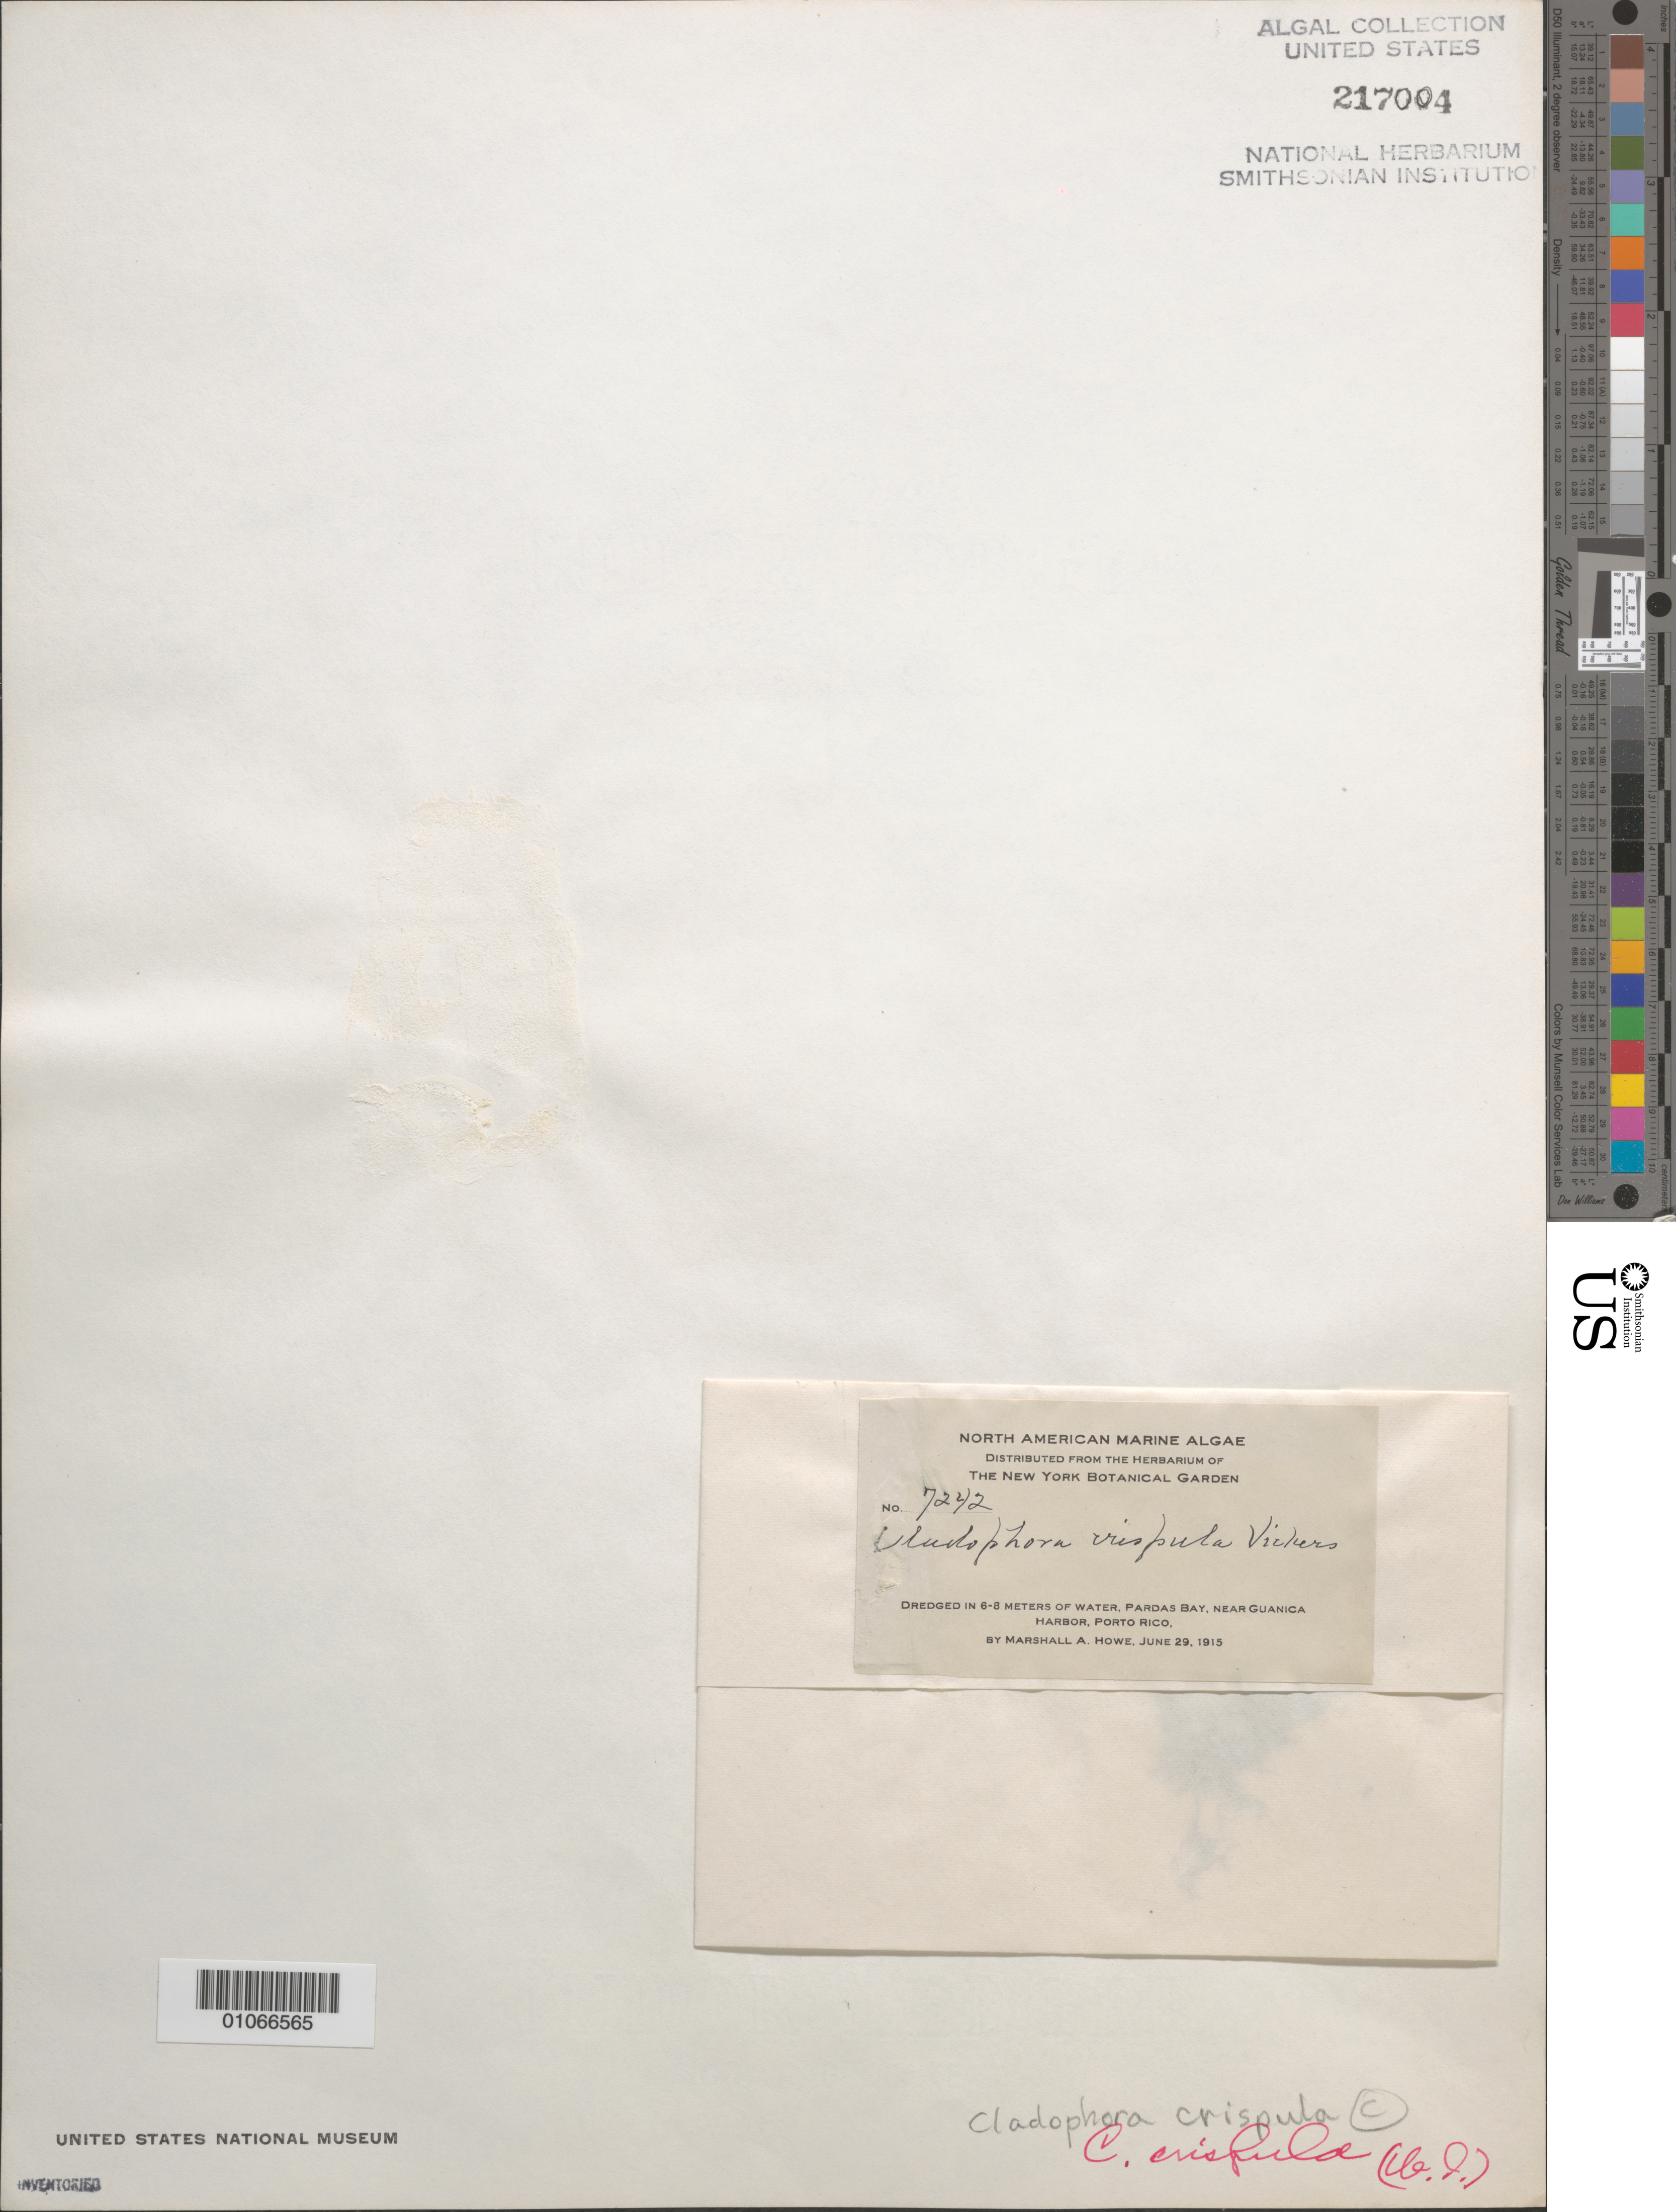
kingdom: Plantae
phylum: Chlorophyta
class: Ulvophyceae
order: Cladophorales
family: Cladophoraceae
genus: Cladophora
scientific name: Cladophora crispula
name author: Vickers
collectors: M. A. Howe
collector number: MAH 7242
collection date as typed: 29 Jun 1915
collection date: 1915-06-29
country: Puerto Rico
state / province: Guanica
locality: Pardas Bay, near Guanica Harbor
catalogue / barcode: US 217004